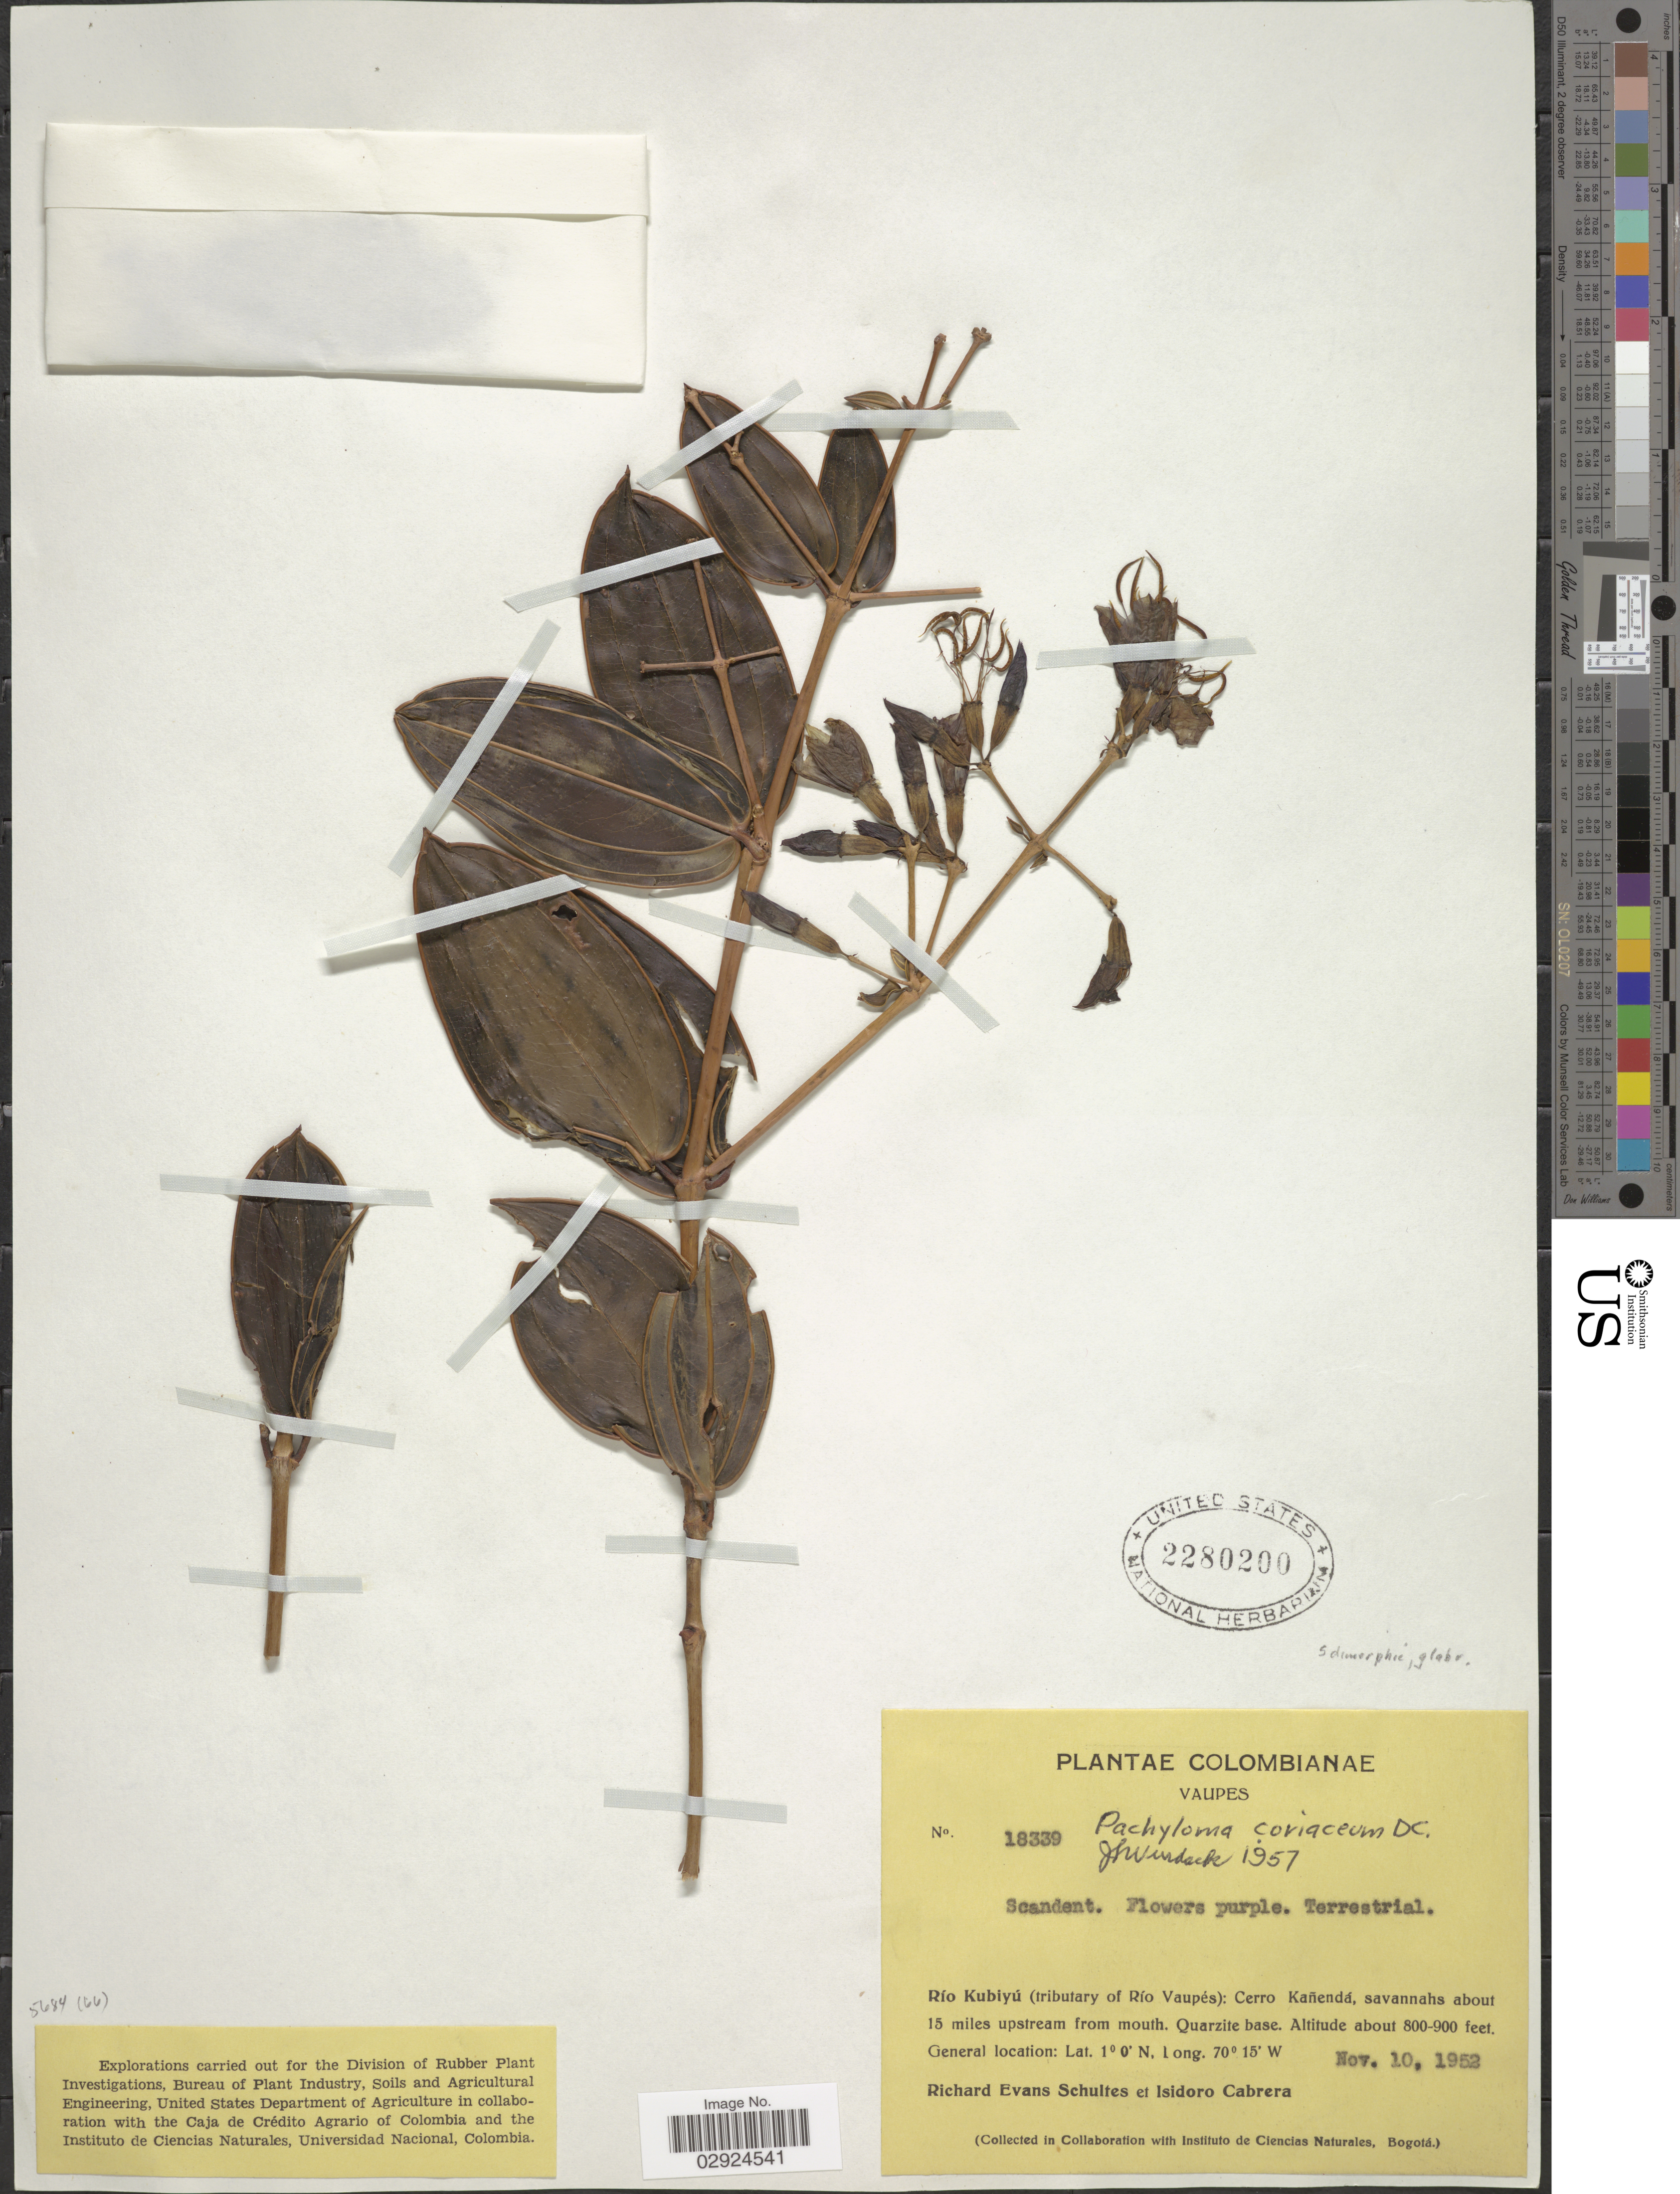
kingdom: Plantae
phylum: Tracheophyta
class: Magnoliopsida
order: Myrtales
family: Melastomataceae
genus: Pachyloma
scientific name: Pachyloma coriaceum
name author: DC.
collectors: R. E. Schultes & I. Cabrera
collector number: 18339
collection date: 1952-11-10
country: Colombia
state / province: Vaupés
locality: Río Kibuyú (tributary of Río Vaupés): Cerro Kañendá, savannahs about 15 miles upstream from mouth. Quarzite base.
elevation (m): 244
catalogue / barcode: US 2280200